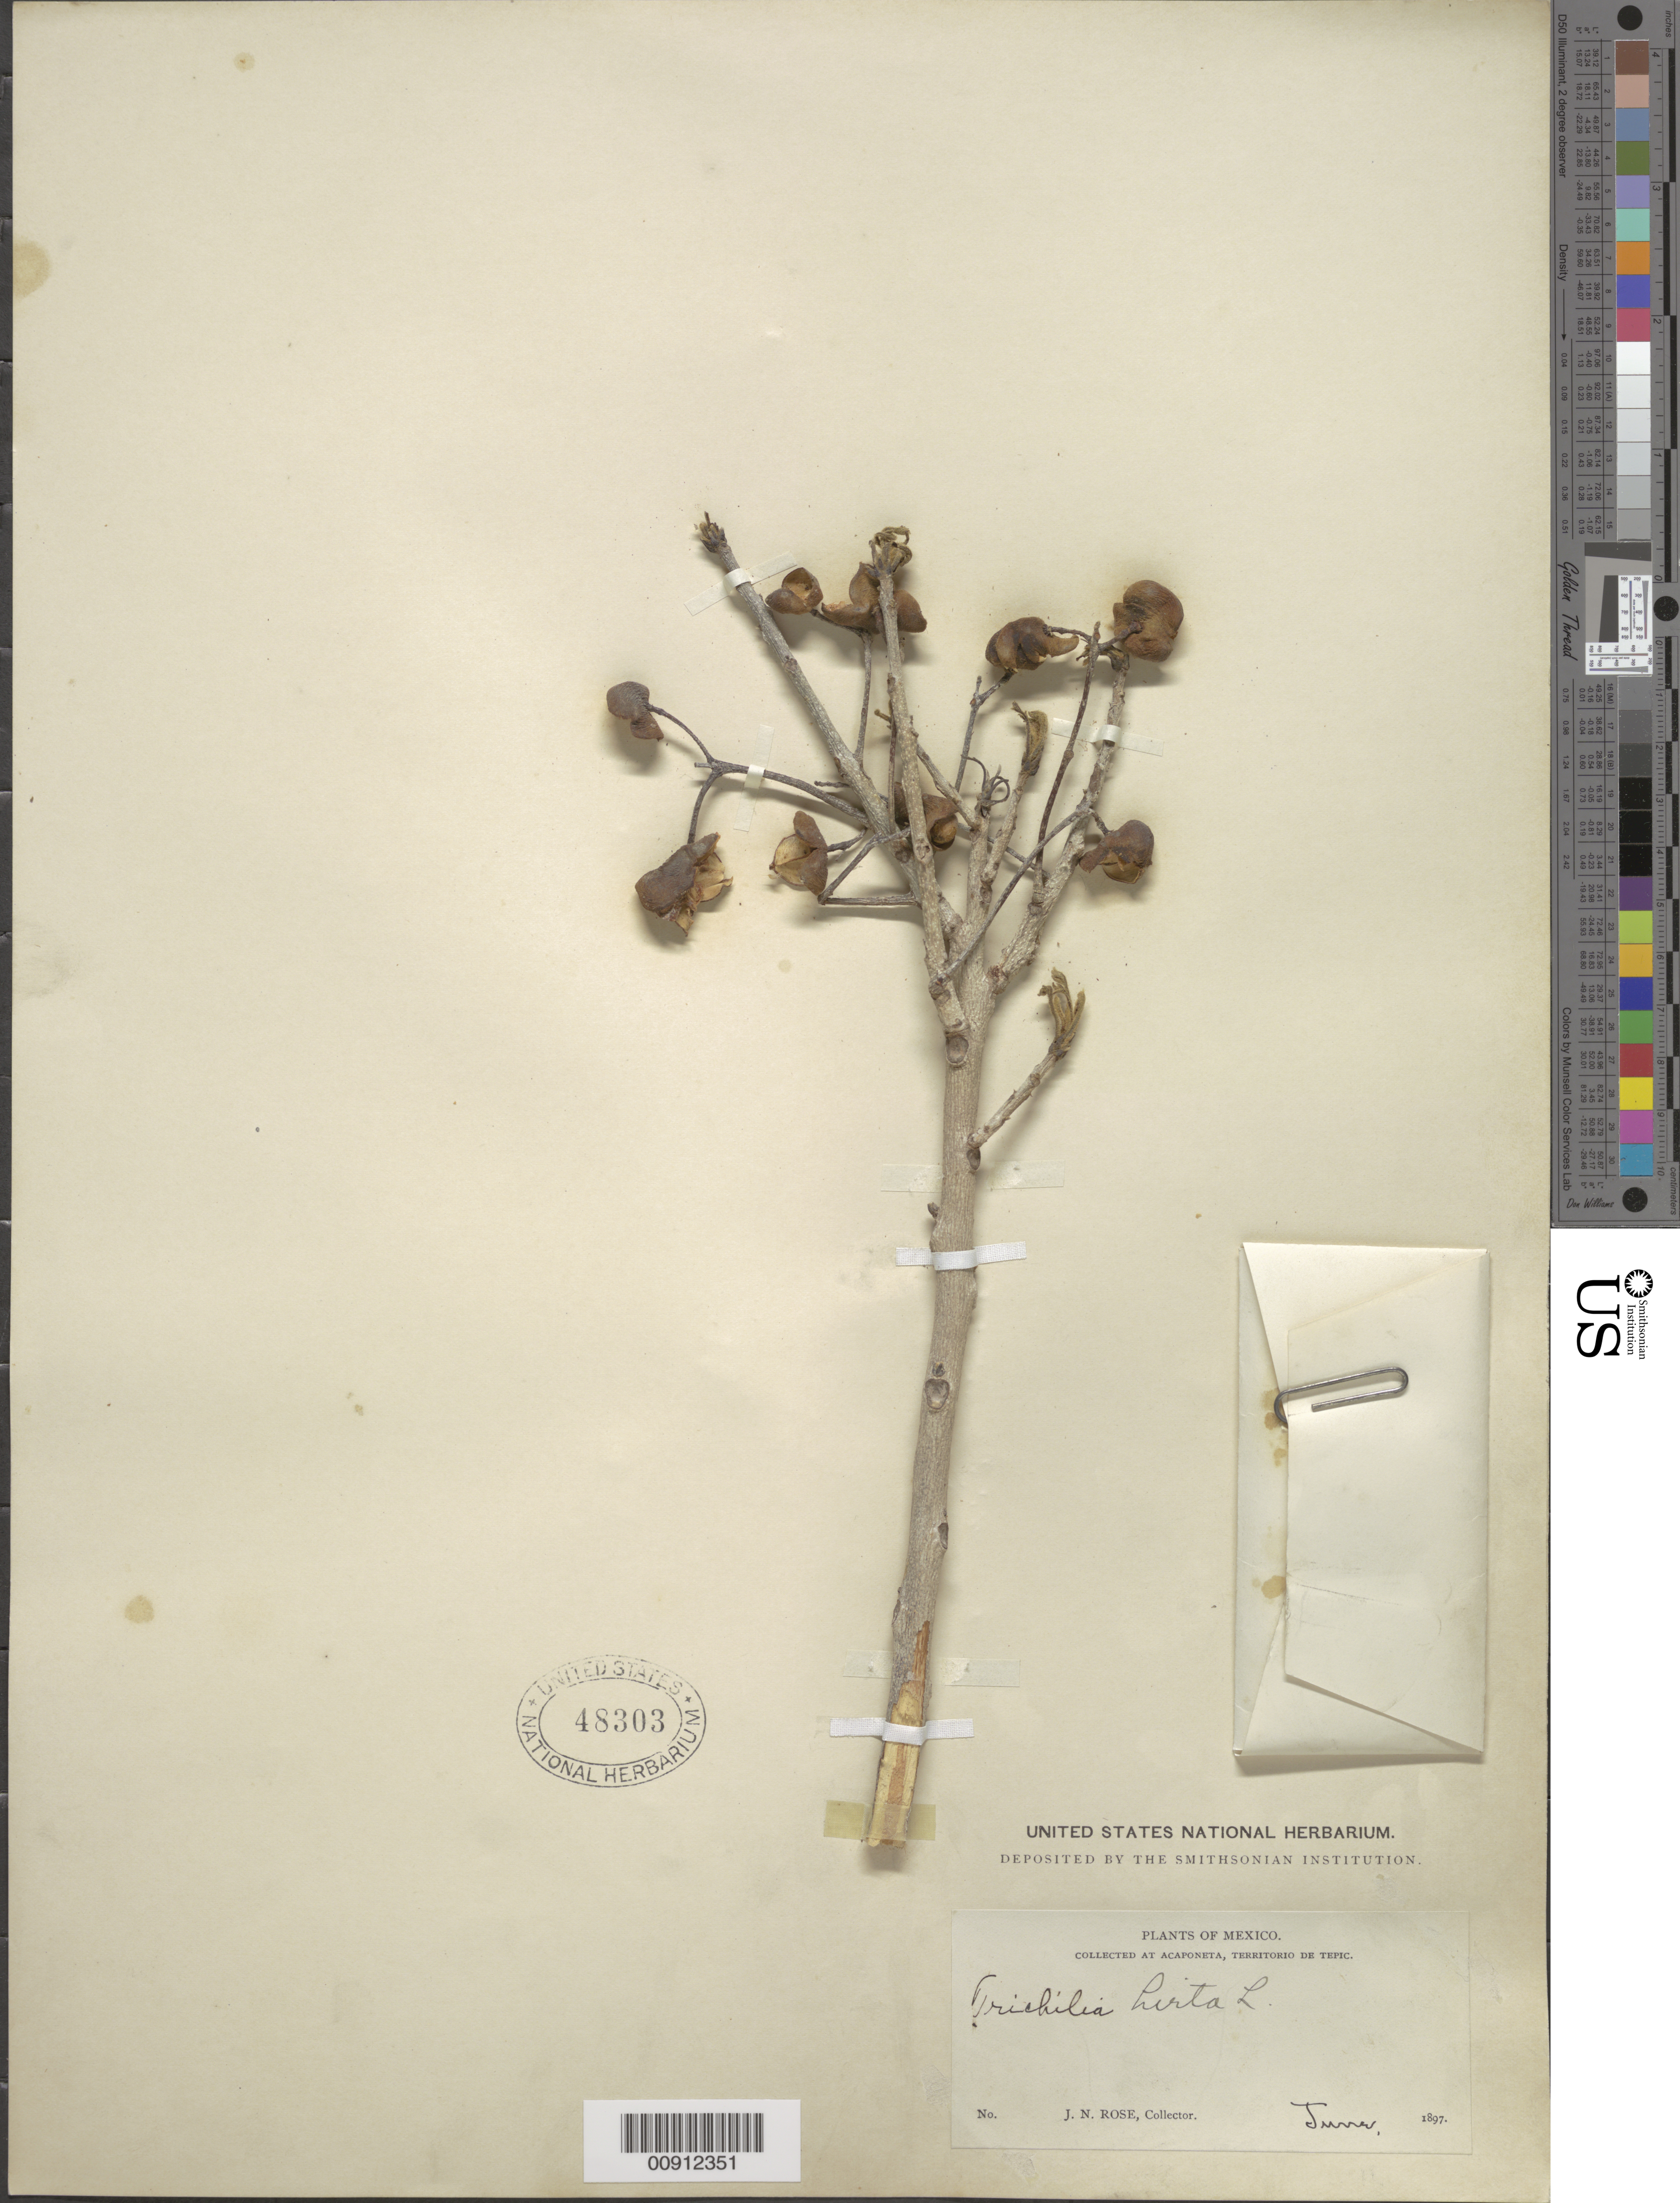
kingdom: Plantae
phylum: Tracheophyta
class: Magnoliopsida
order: Sapindales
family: Meliaceae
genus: Trichilia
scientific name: Trichilia hirta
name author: L.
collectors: J. N. Rose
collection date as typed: Jun 1897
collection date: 1897-06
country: Mexico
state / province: Nayarit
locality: Acaponeta, Territorio de Tepic.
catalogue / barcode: US 48303